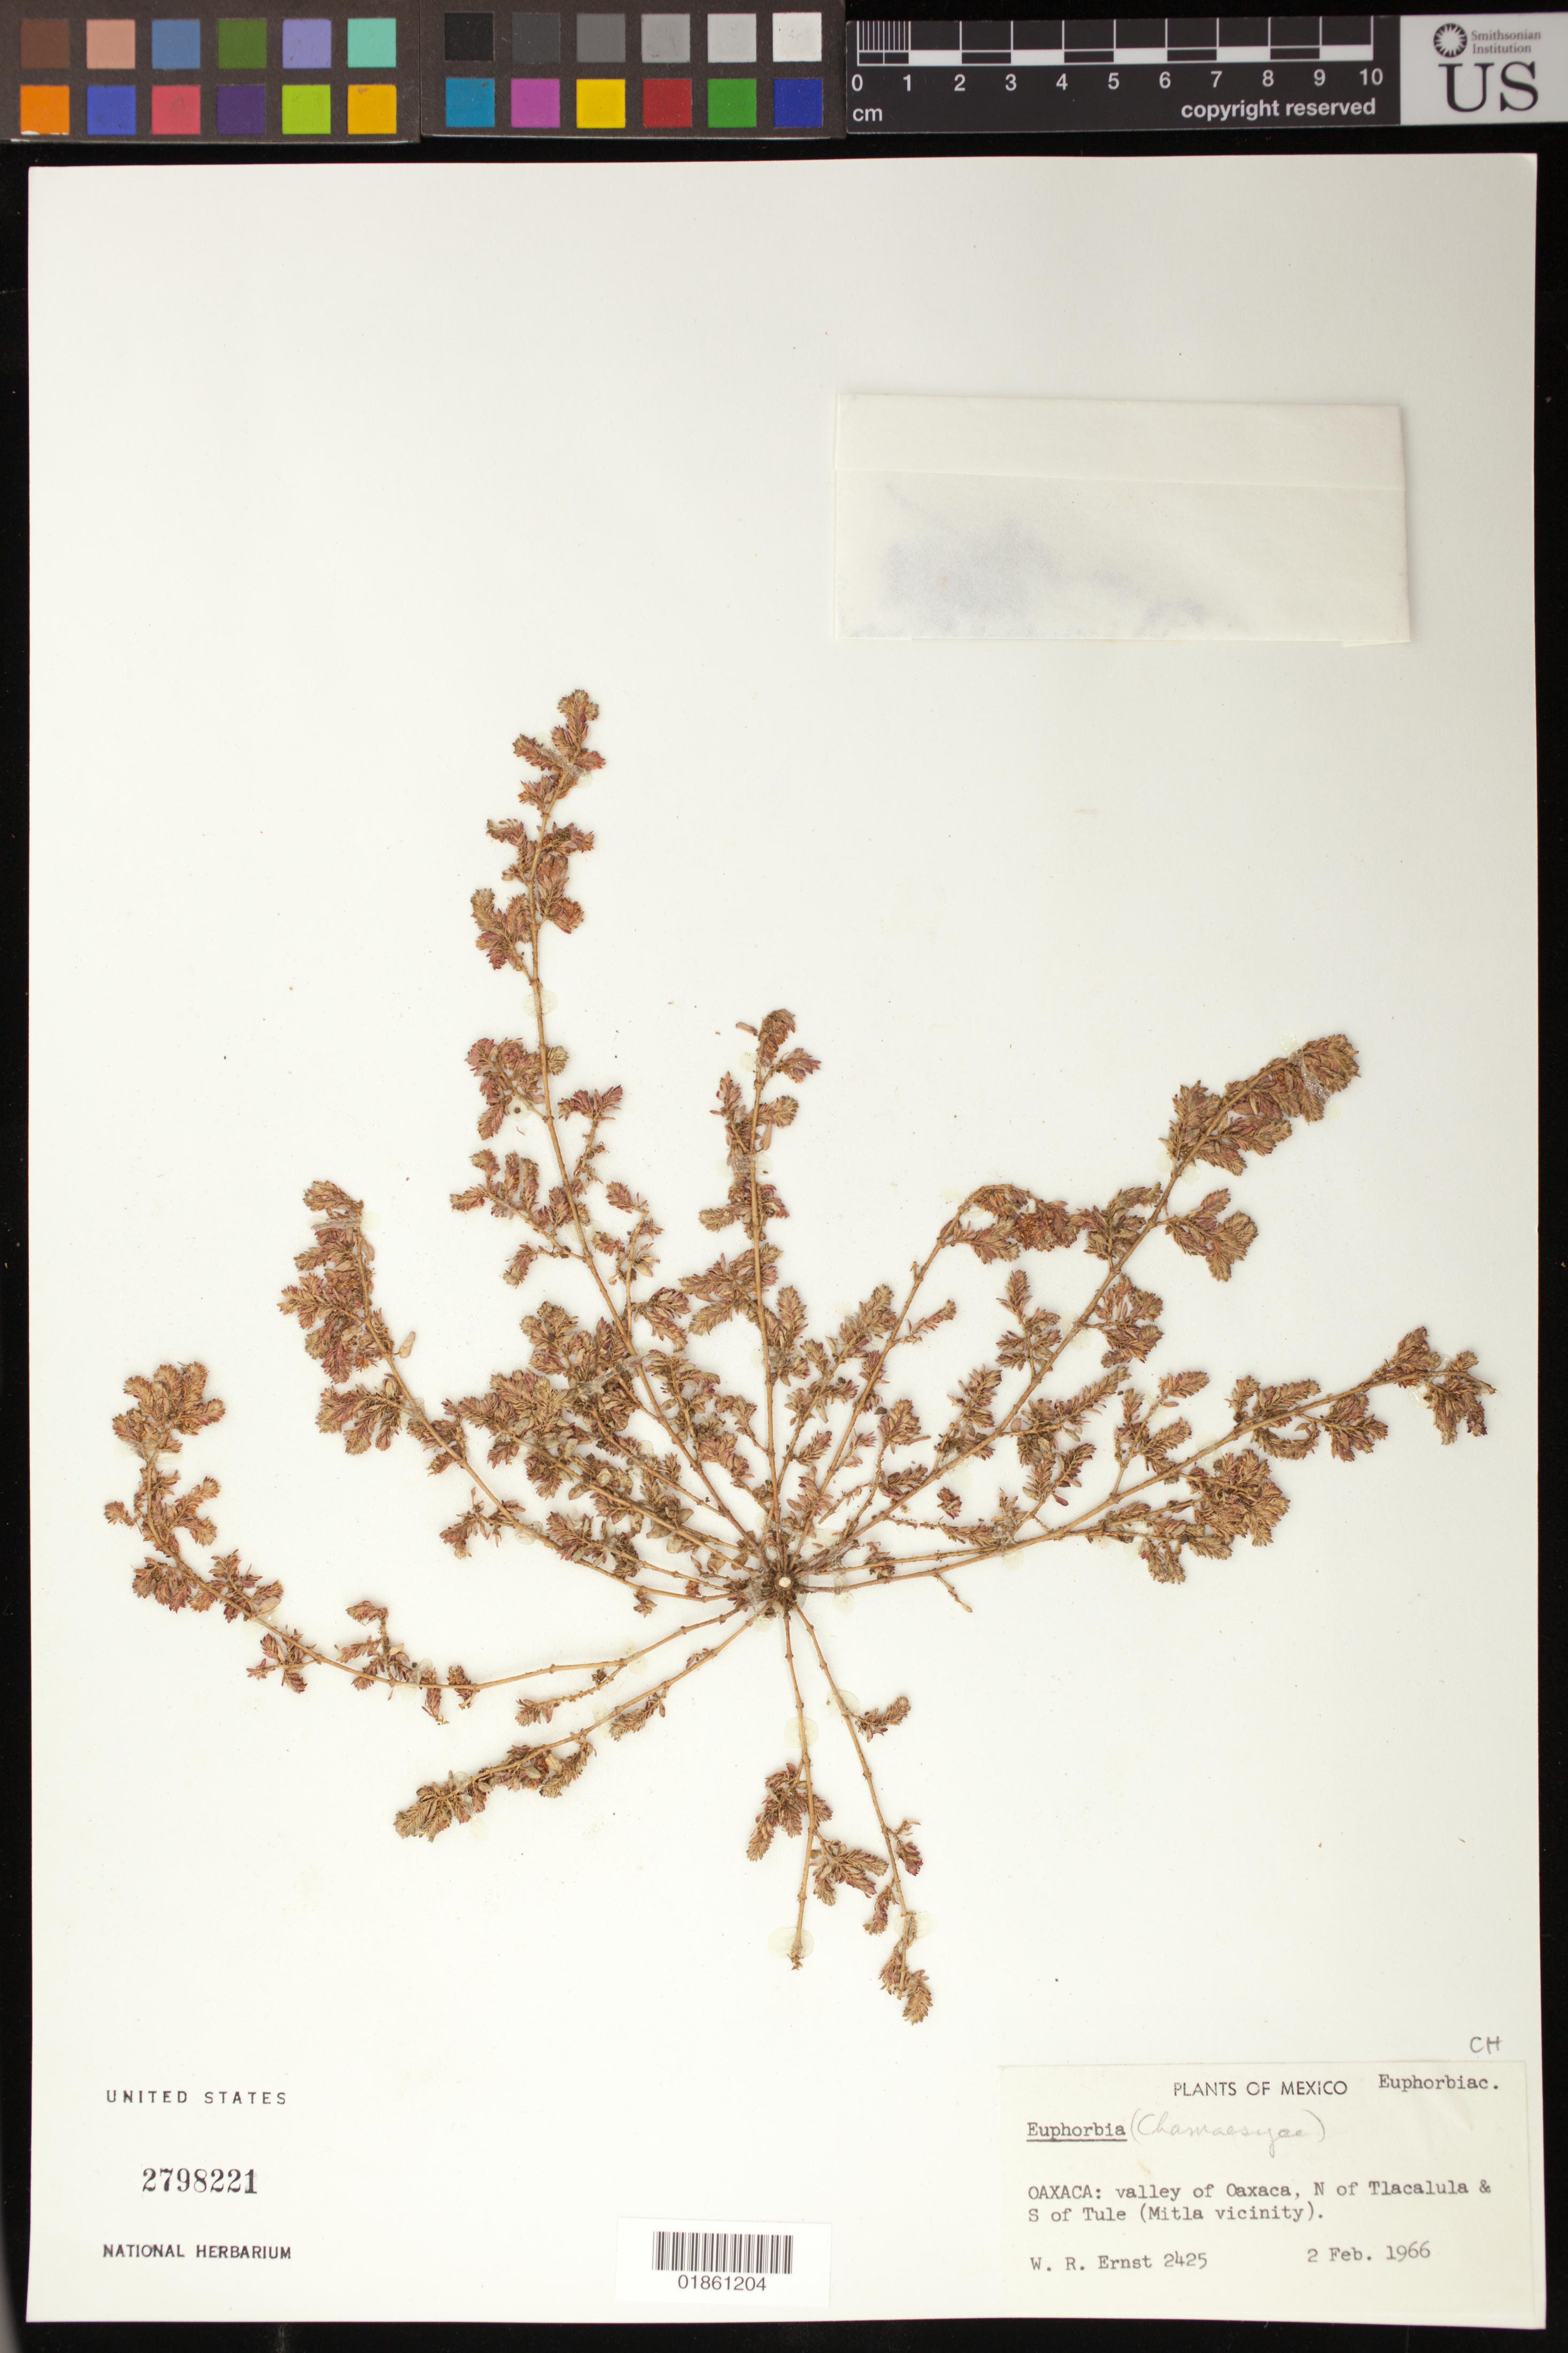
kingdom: Plantae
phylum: Tracheophyta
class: Magnoliopsida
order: Malpighiales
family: Euphorbiaceae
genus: Euphorbia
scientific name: Euphorbia sp.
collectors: W. R. Ernst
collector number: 2425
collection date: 1966-02-02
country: Mexico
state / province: Oaxaca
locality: Valley of Oaxaca, N of Tlacalula & S of Tule (Mitla vicinity).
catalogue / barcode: US 2798221